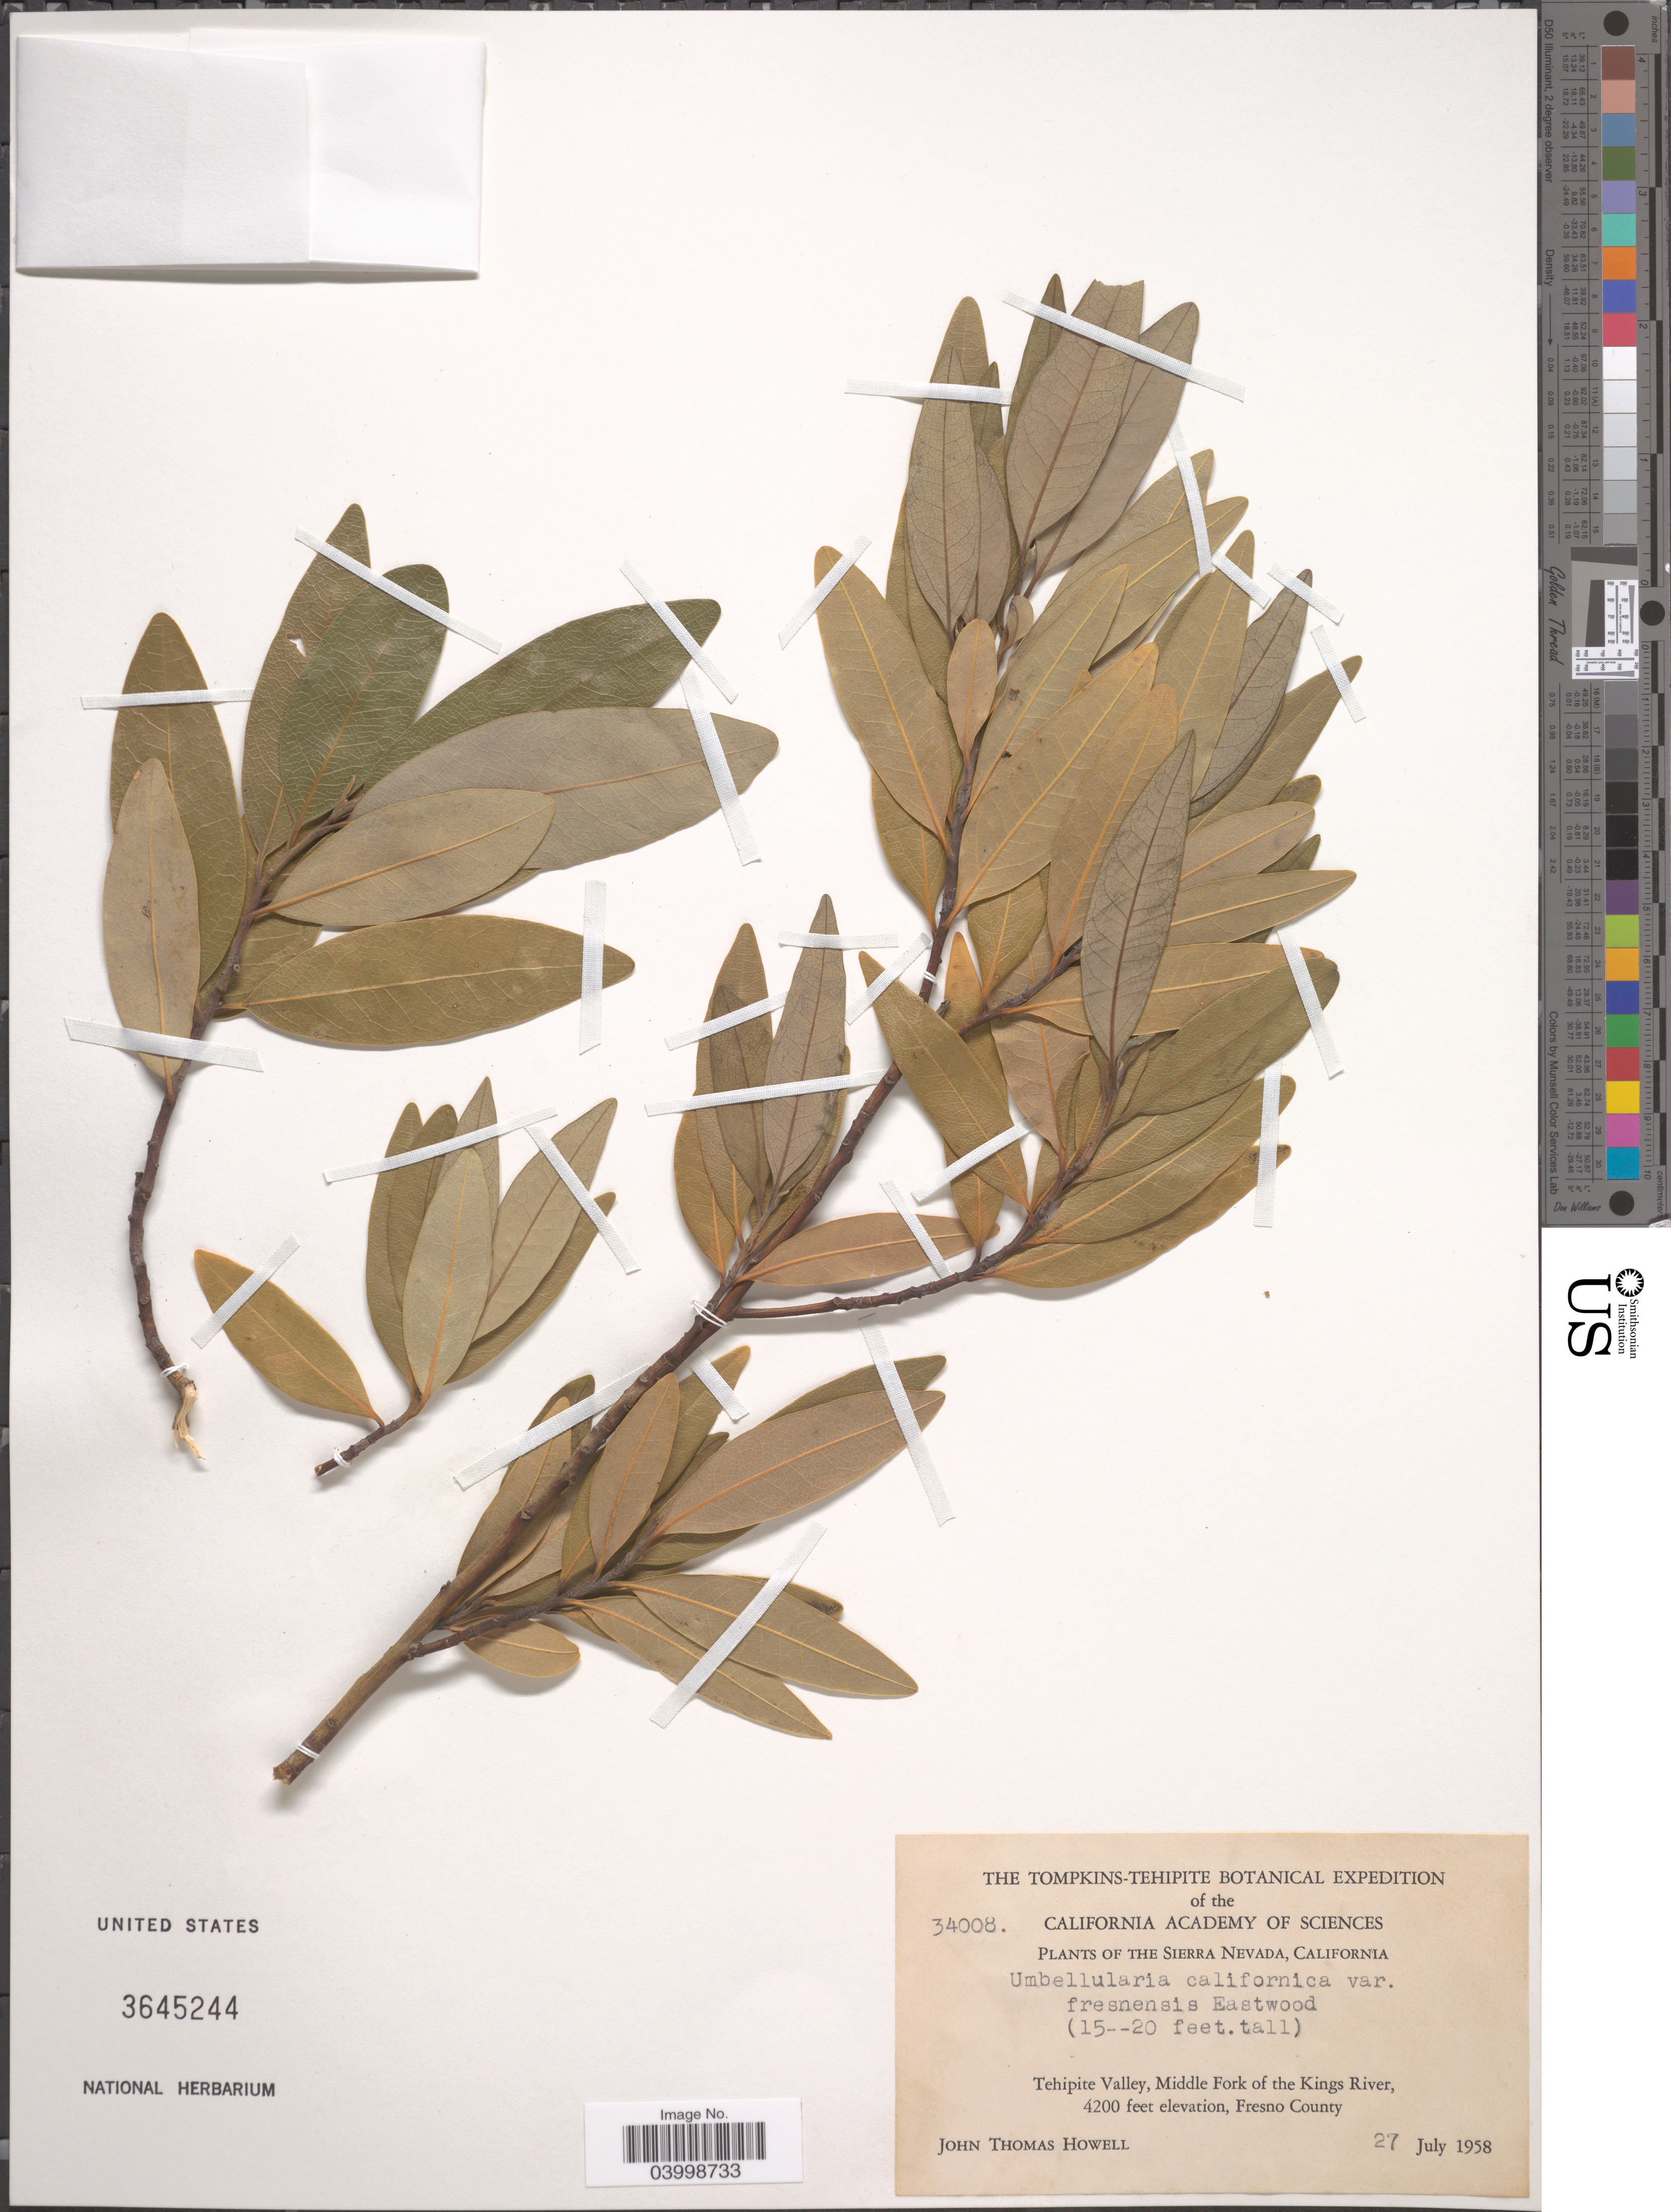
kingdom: Plantae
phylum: Tracheophyta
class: Magnoliopsida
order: Laurales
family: Lauraceae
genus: Umbellularia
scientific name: Umbellularia californica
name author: (Hook. & Arn.) Nutt.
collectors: J. T. Howell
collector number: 34008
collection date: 1958-07-27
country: United States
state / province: California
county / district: Fresno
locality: Sierra Nevada. Tehipite Valley, Middle Fork of the Kings River, Fresno County.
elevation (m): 1280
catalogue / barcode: US 3645244